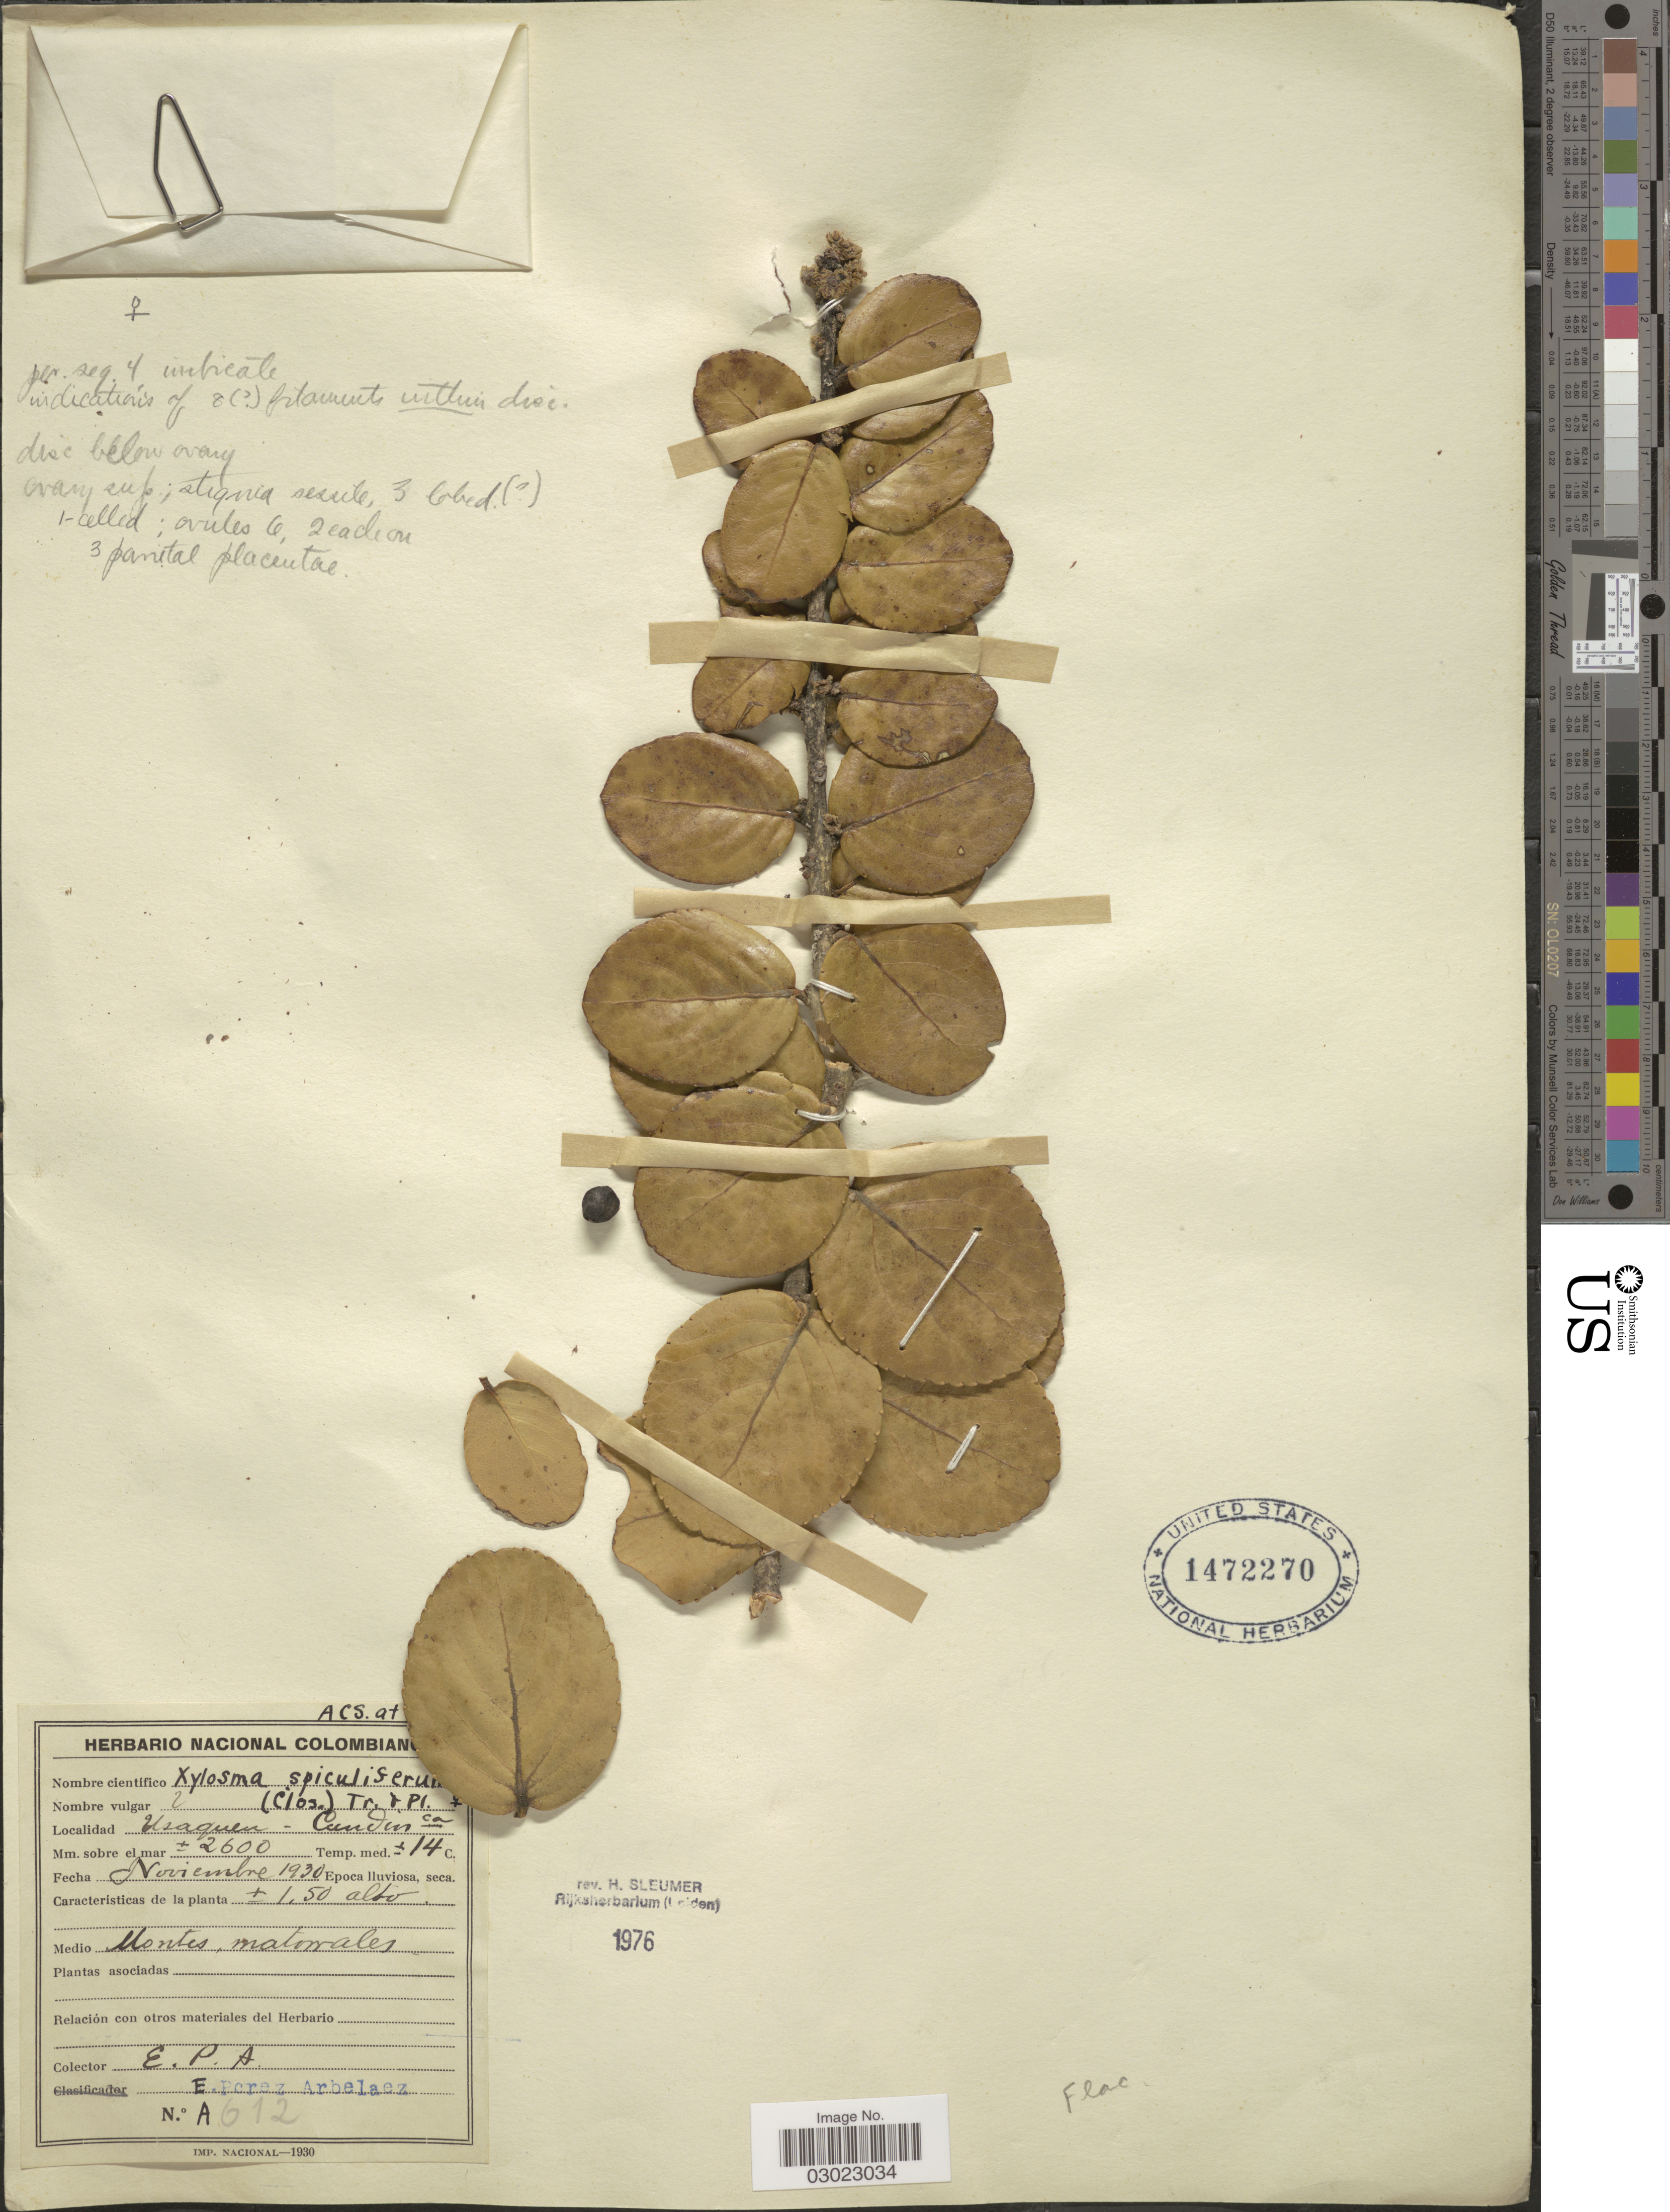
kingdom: Plantae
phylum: Tracheophyta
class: Magnoliopsida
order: Malpighiales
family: Salicaceae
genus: Xylosma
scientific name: Xylosma spiculifera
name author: (Tul.) Triana & Planch.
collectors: E. Pérez Arbeláez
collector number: A612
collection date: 1930-11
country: Colombia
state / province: Cundinamarca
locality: Usaquen - Cundinca.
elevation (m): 2600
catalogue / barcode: US 1472270